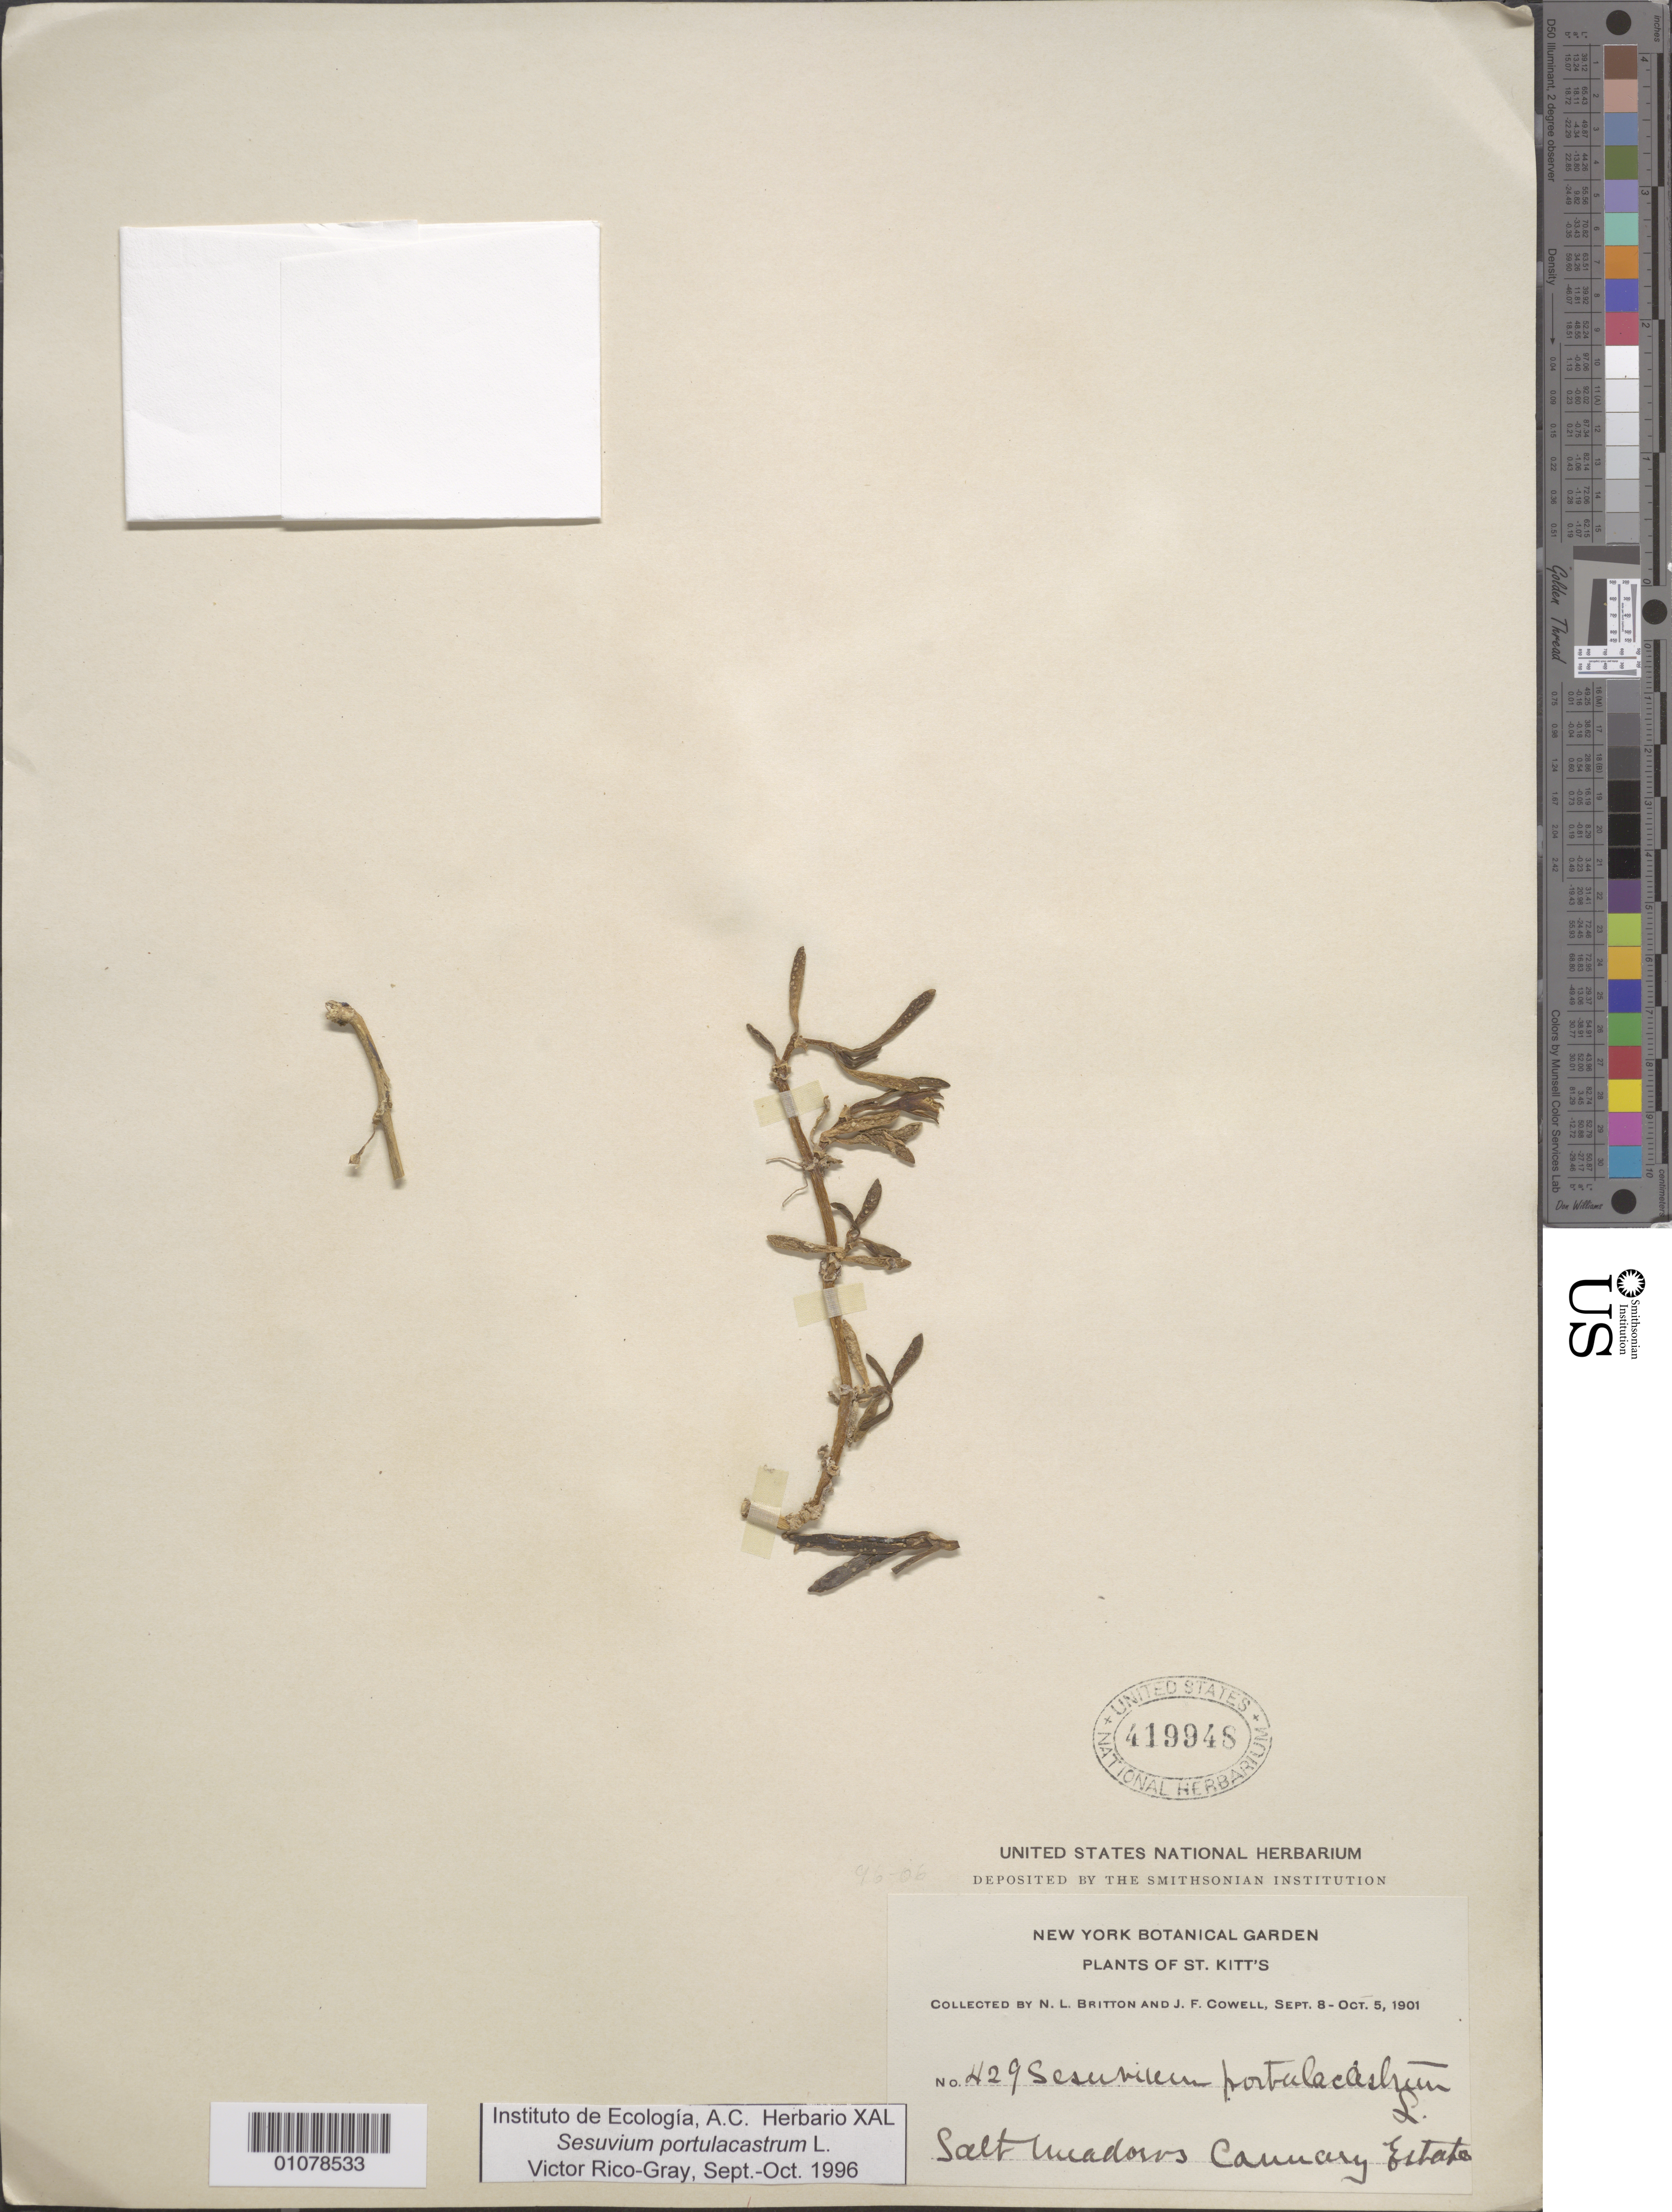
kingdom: Plantae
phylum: Tracheophyta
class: Magnoliopsida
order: Caryophyllales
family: Aizoaceae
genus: Sesuvium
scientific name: Sesuvium portulacastrum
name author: (L.) L.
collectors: N. Britton & J. F. Cowell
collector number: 429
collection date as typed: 08 Sep 1901 to 05 Oct 1901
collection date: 1901-09-08/1901-10-05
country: St. Christopher-Nevis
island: St. Christopher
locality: Cannary Estate, salt meadows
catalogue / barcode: US 419948